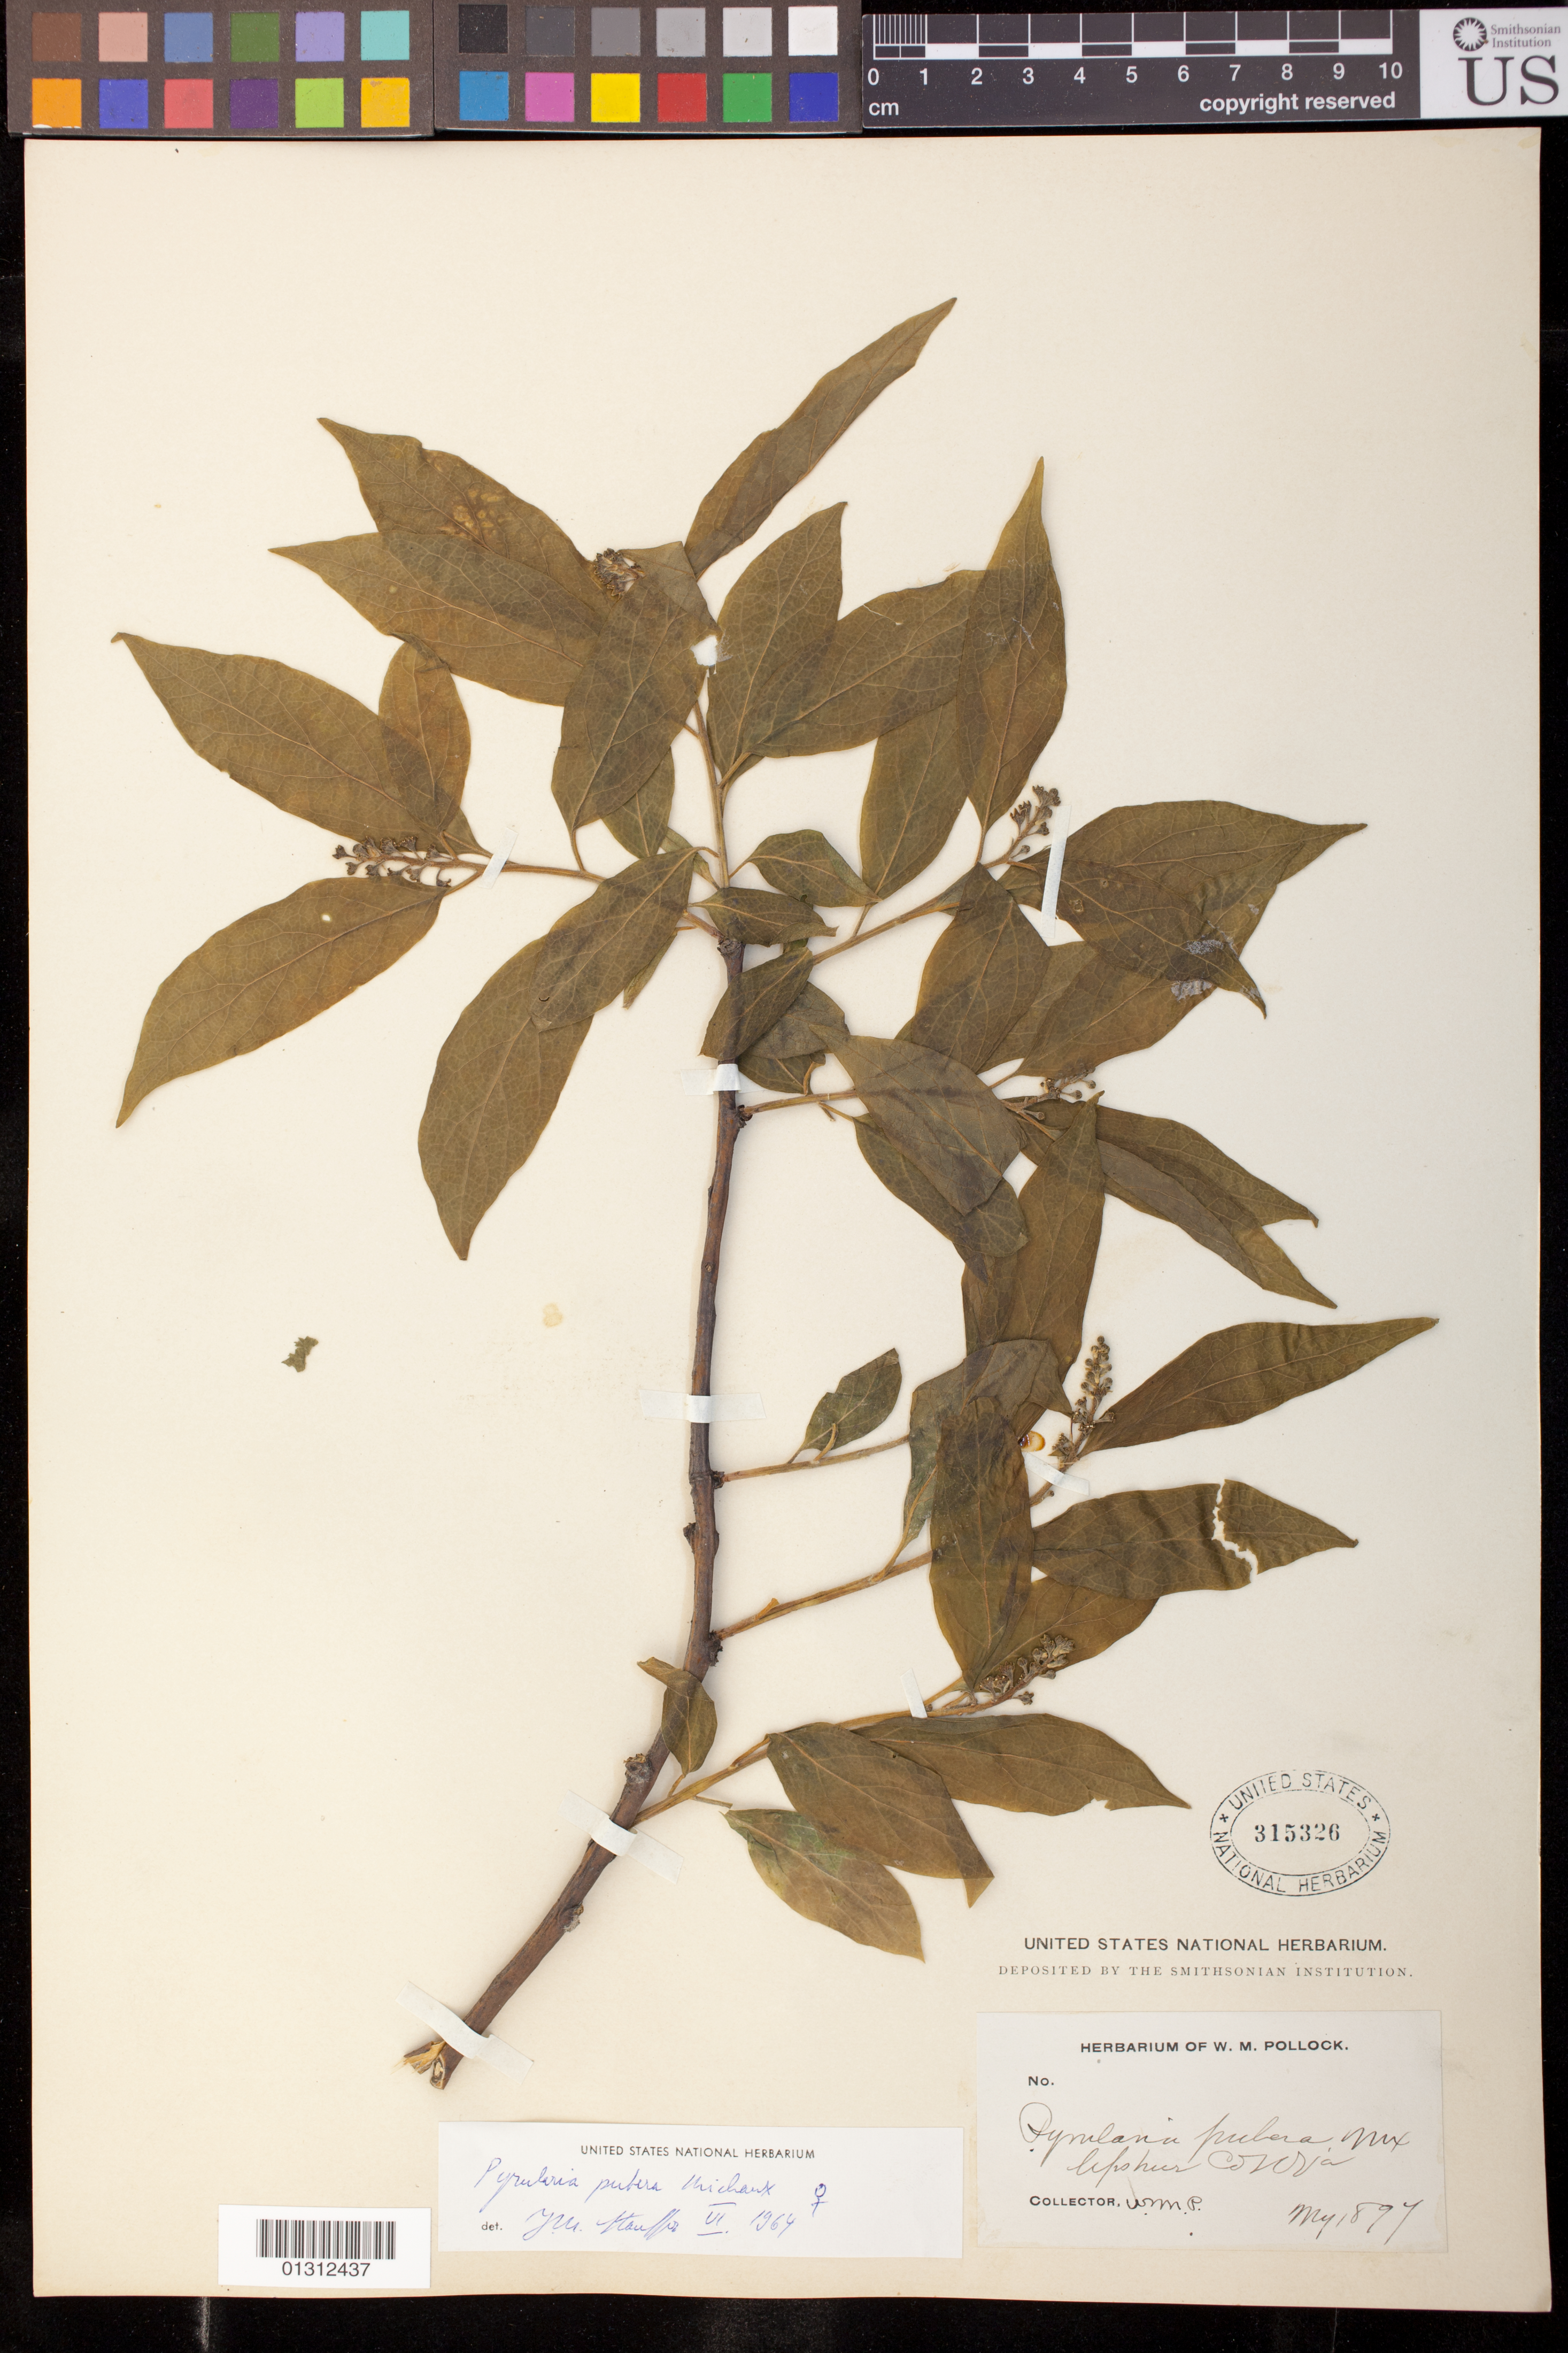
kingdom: Plantae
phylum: Tracheophyta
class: Magnoliopsida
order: Santalales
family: Cervantesiaceae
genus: Pyrularia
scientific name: Pyrularia pubera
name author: Michx.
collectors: W. M. Pollock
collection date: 1897-05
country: United States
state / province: West Virginia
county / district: Upshur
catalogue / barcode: US 315326